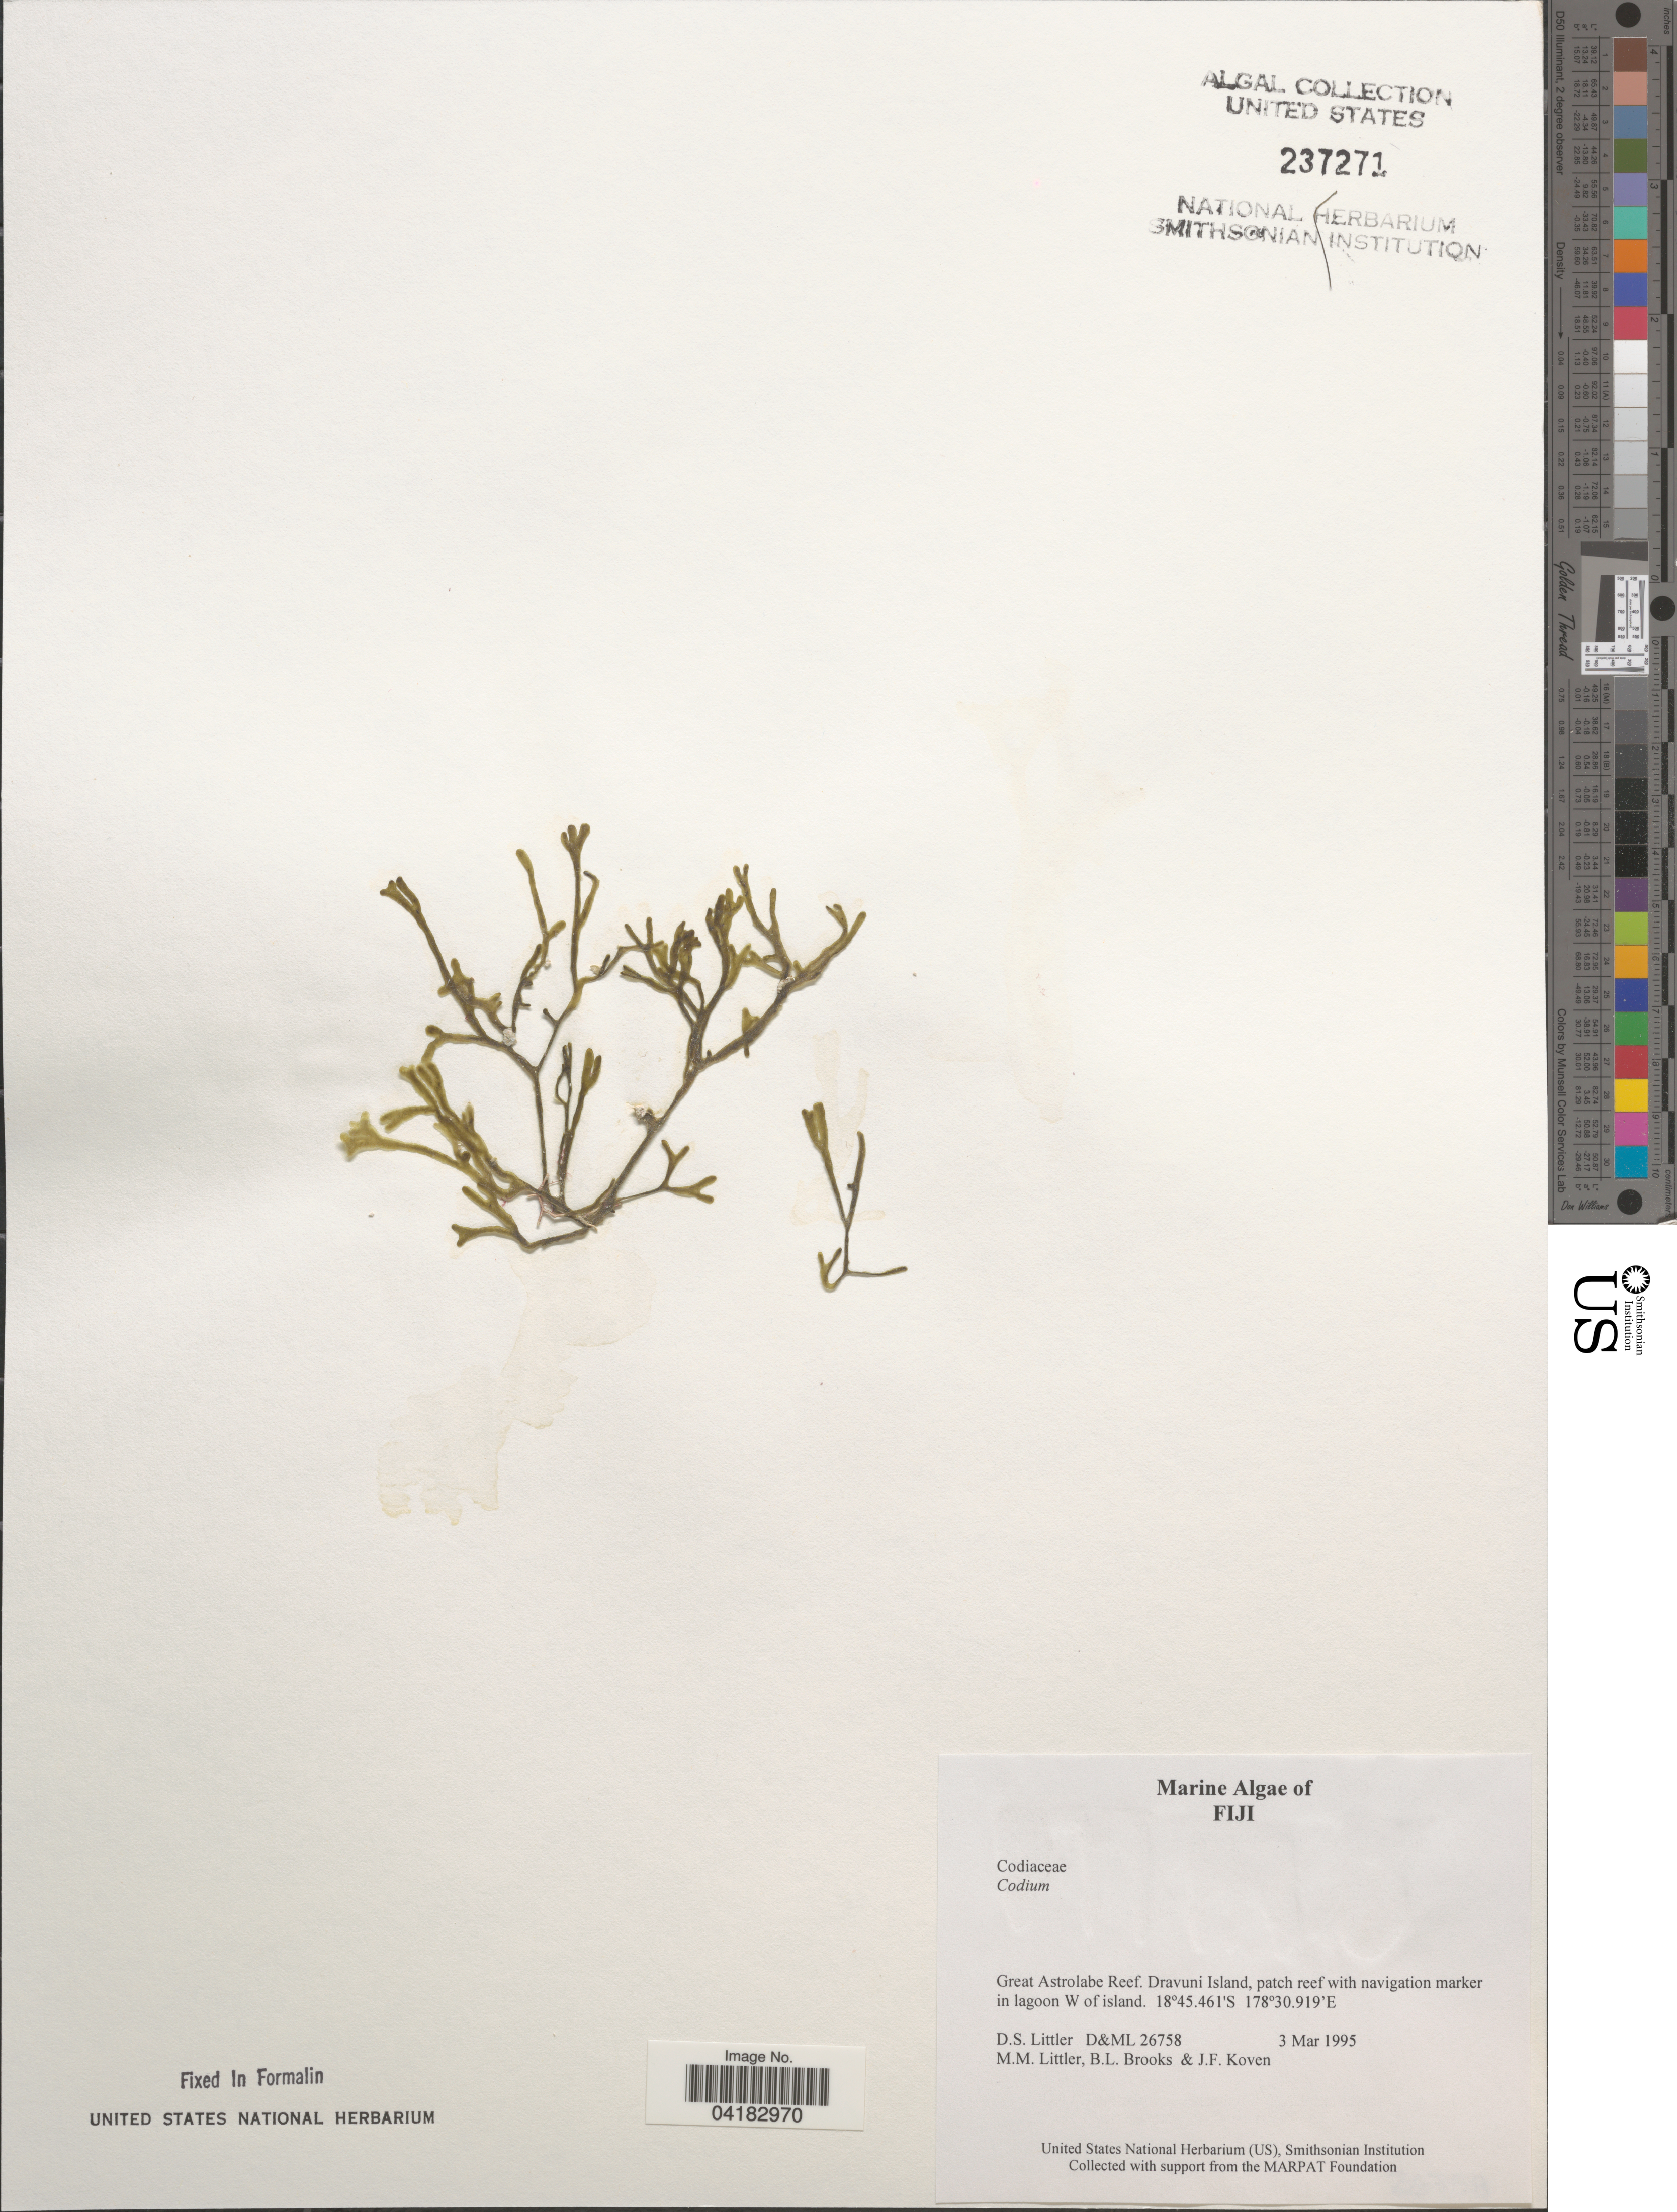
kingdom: Plantae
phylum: Chlorophyta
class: Ulvophyceae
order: Bryopsidales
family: Codiaceae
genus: Codium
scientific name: Codium sp.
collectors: D. S. Littler, B. Brooks & J. Koven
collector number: D&ML26758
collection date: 1995-03-03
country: Fiji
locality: Great Astrolabe Reef. Dravuni Island, patch reef with navigation marker in lagoon W of island.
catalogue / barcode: US 237271